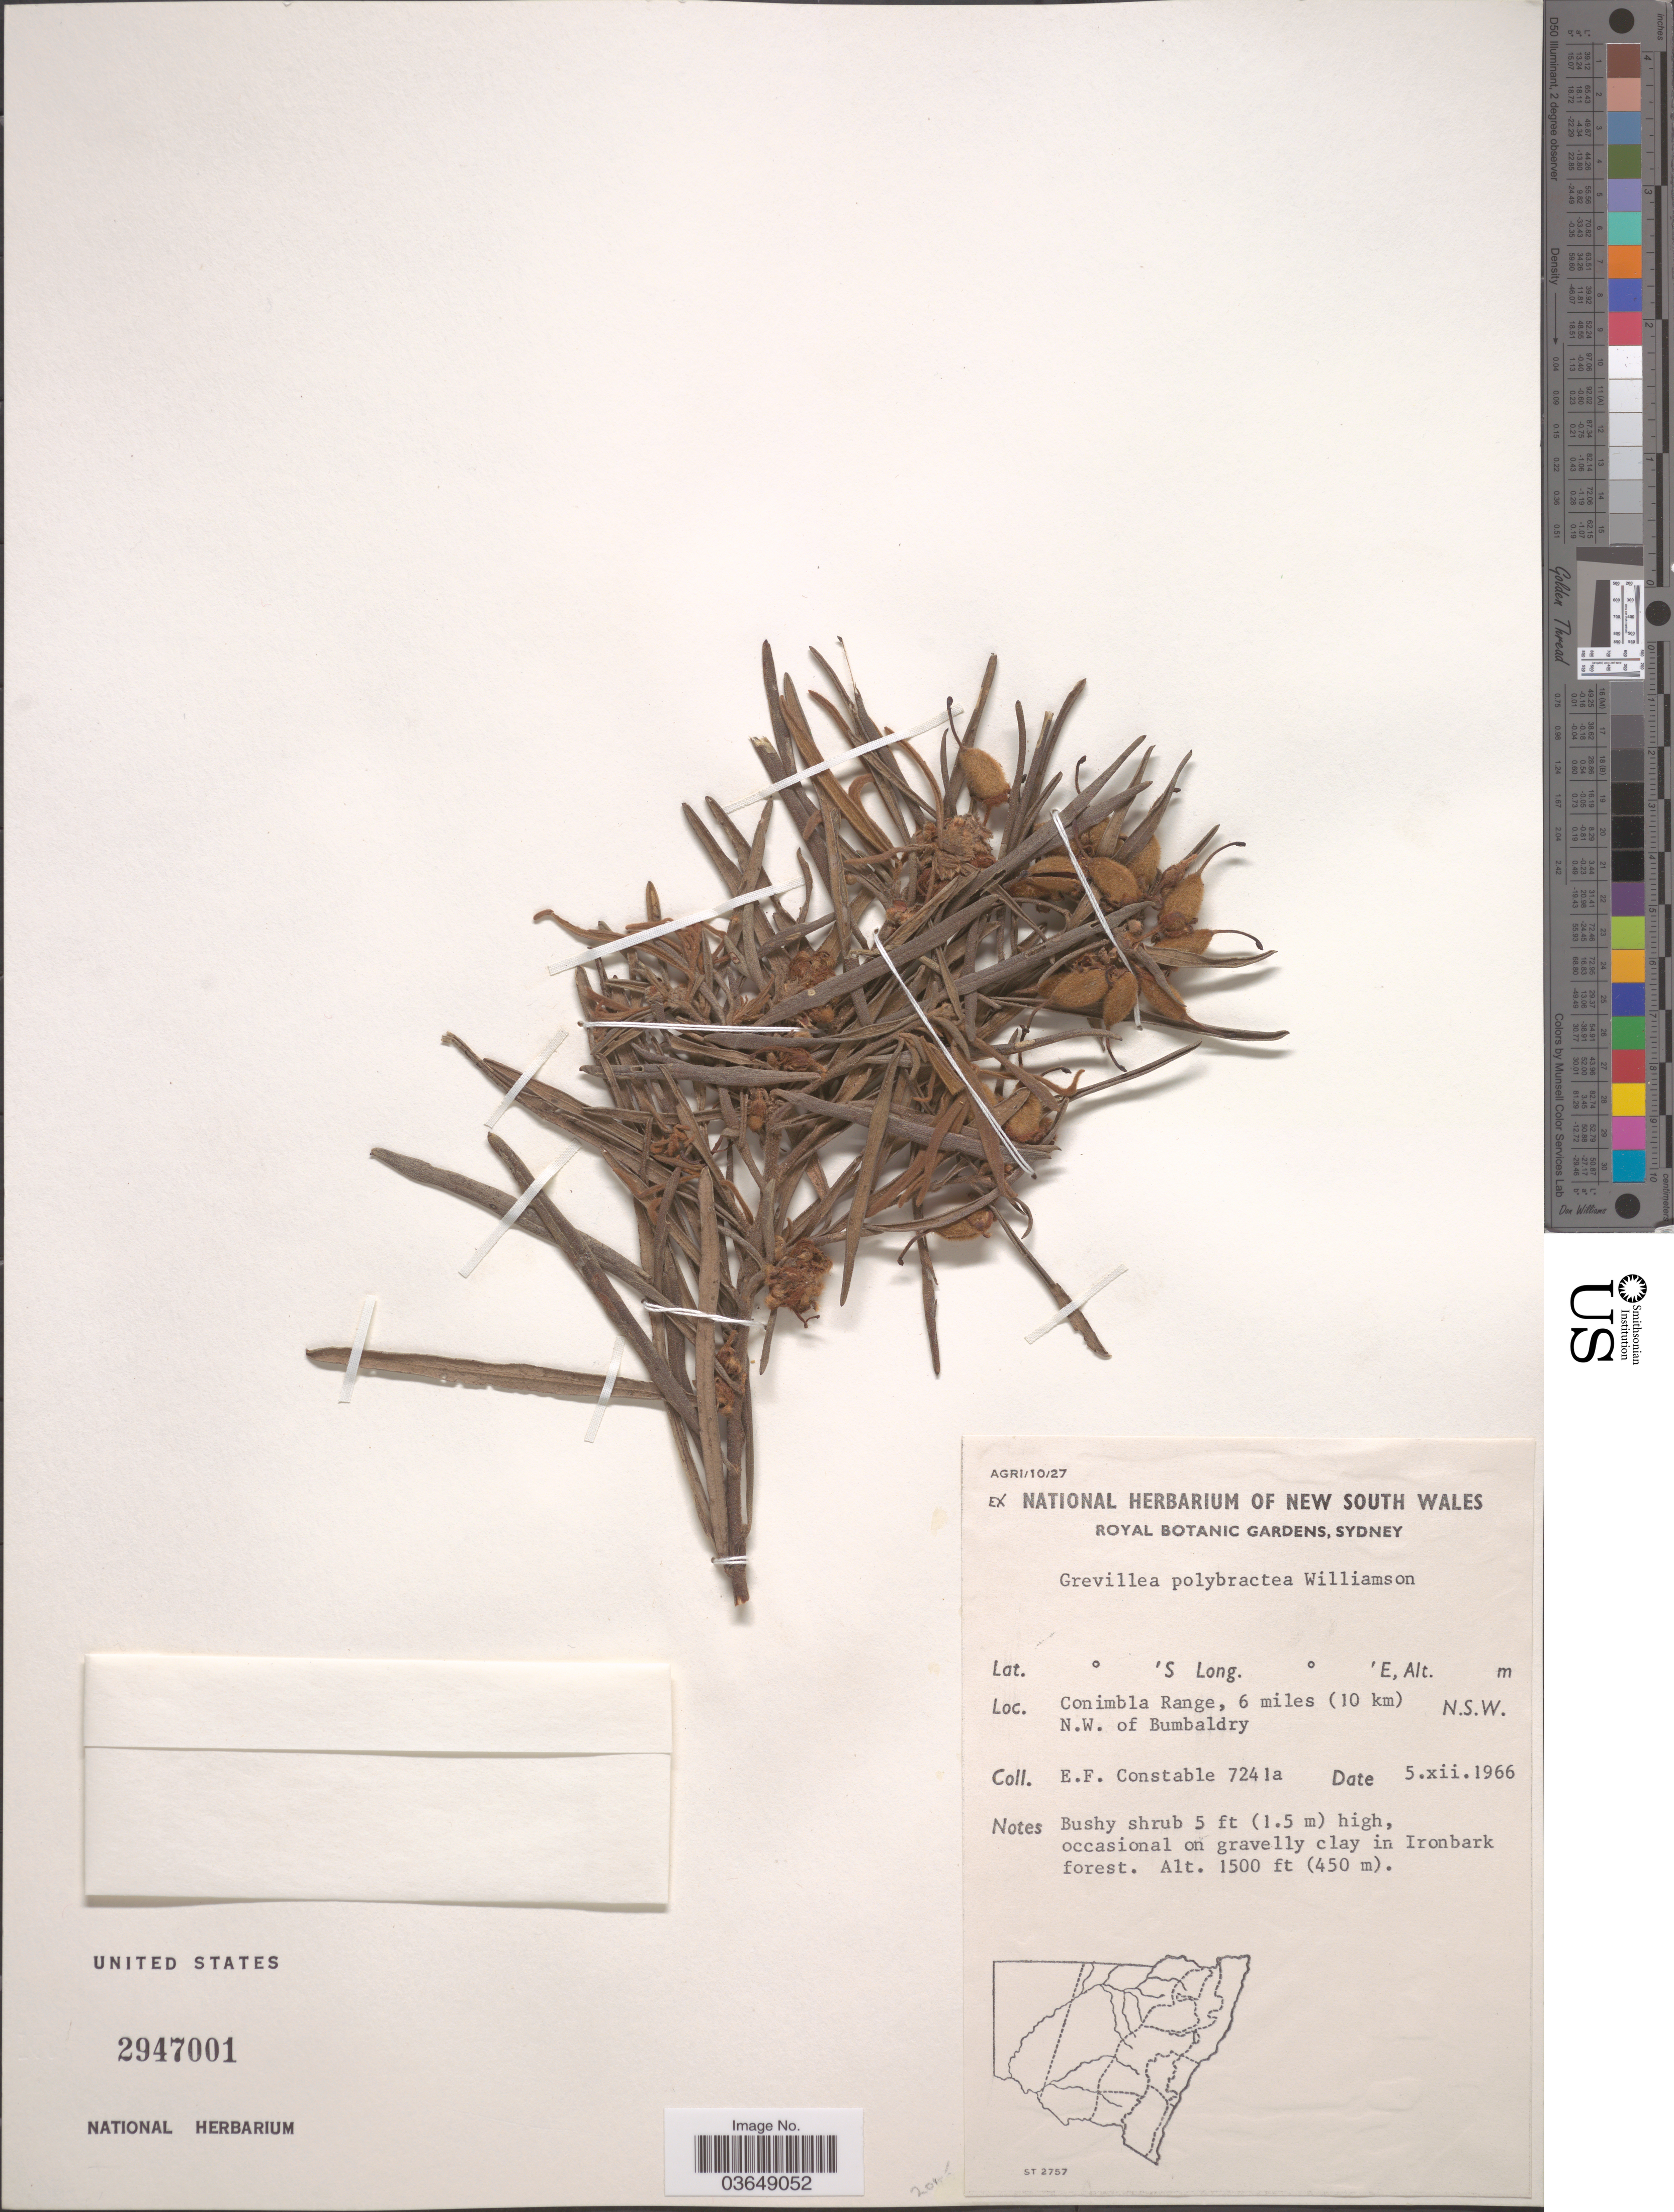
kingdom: Plantae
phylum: Tracheophyta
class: Magnoliopsida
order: Proteales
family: Proteaceae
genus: Grevillea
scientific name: Grevillea polybractea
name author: H.B.Will.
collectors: E. F. Constable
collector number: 7241a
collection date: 1966-12-05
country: Australia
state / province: New South Wales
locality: Conimbla Range, 6 miles (10 km) N.W. of Bumbaldry.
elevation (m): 457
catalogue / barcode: US 2947001